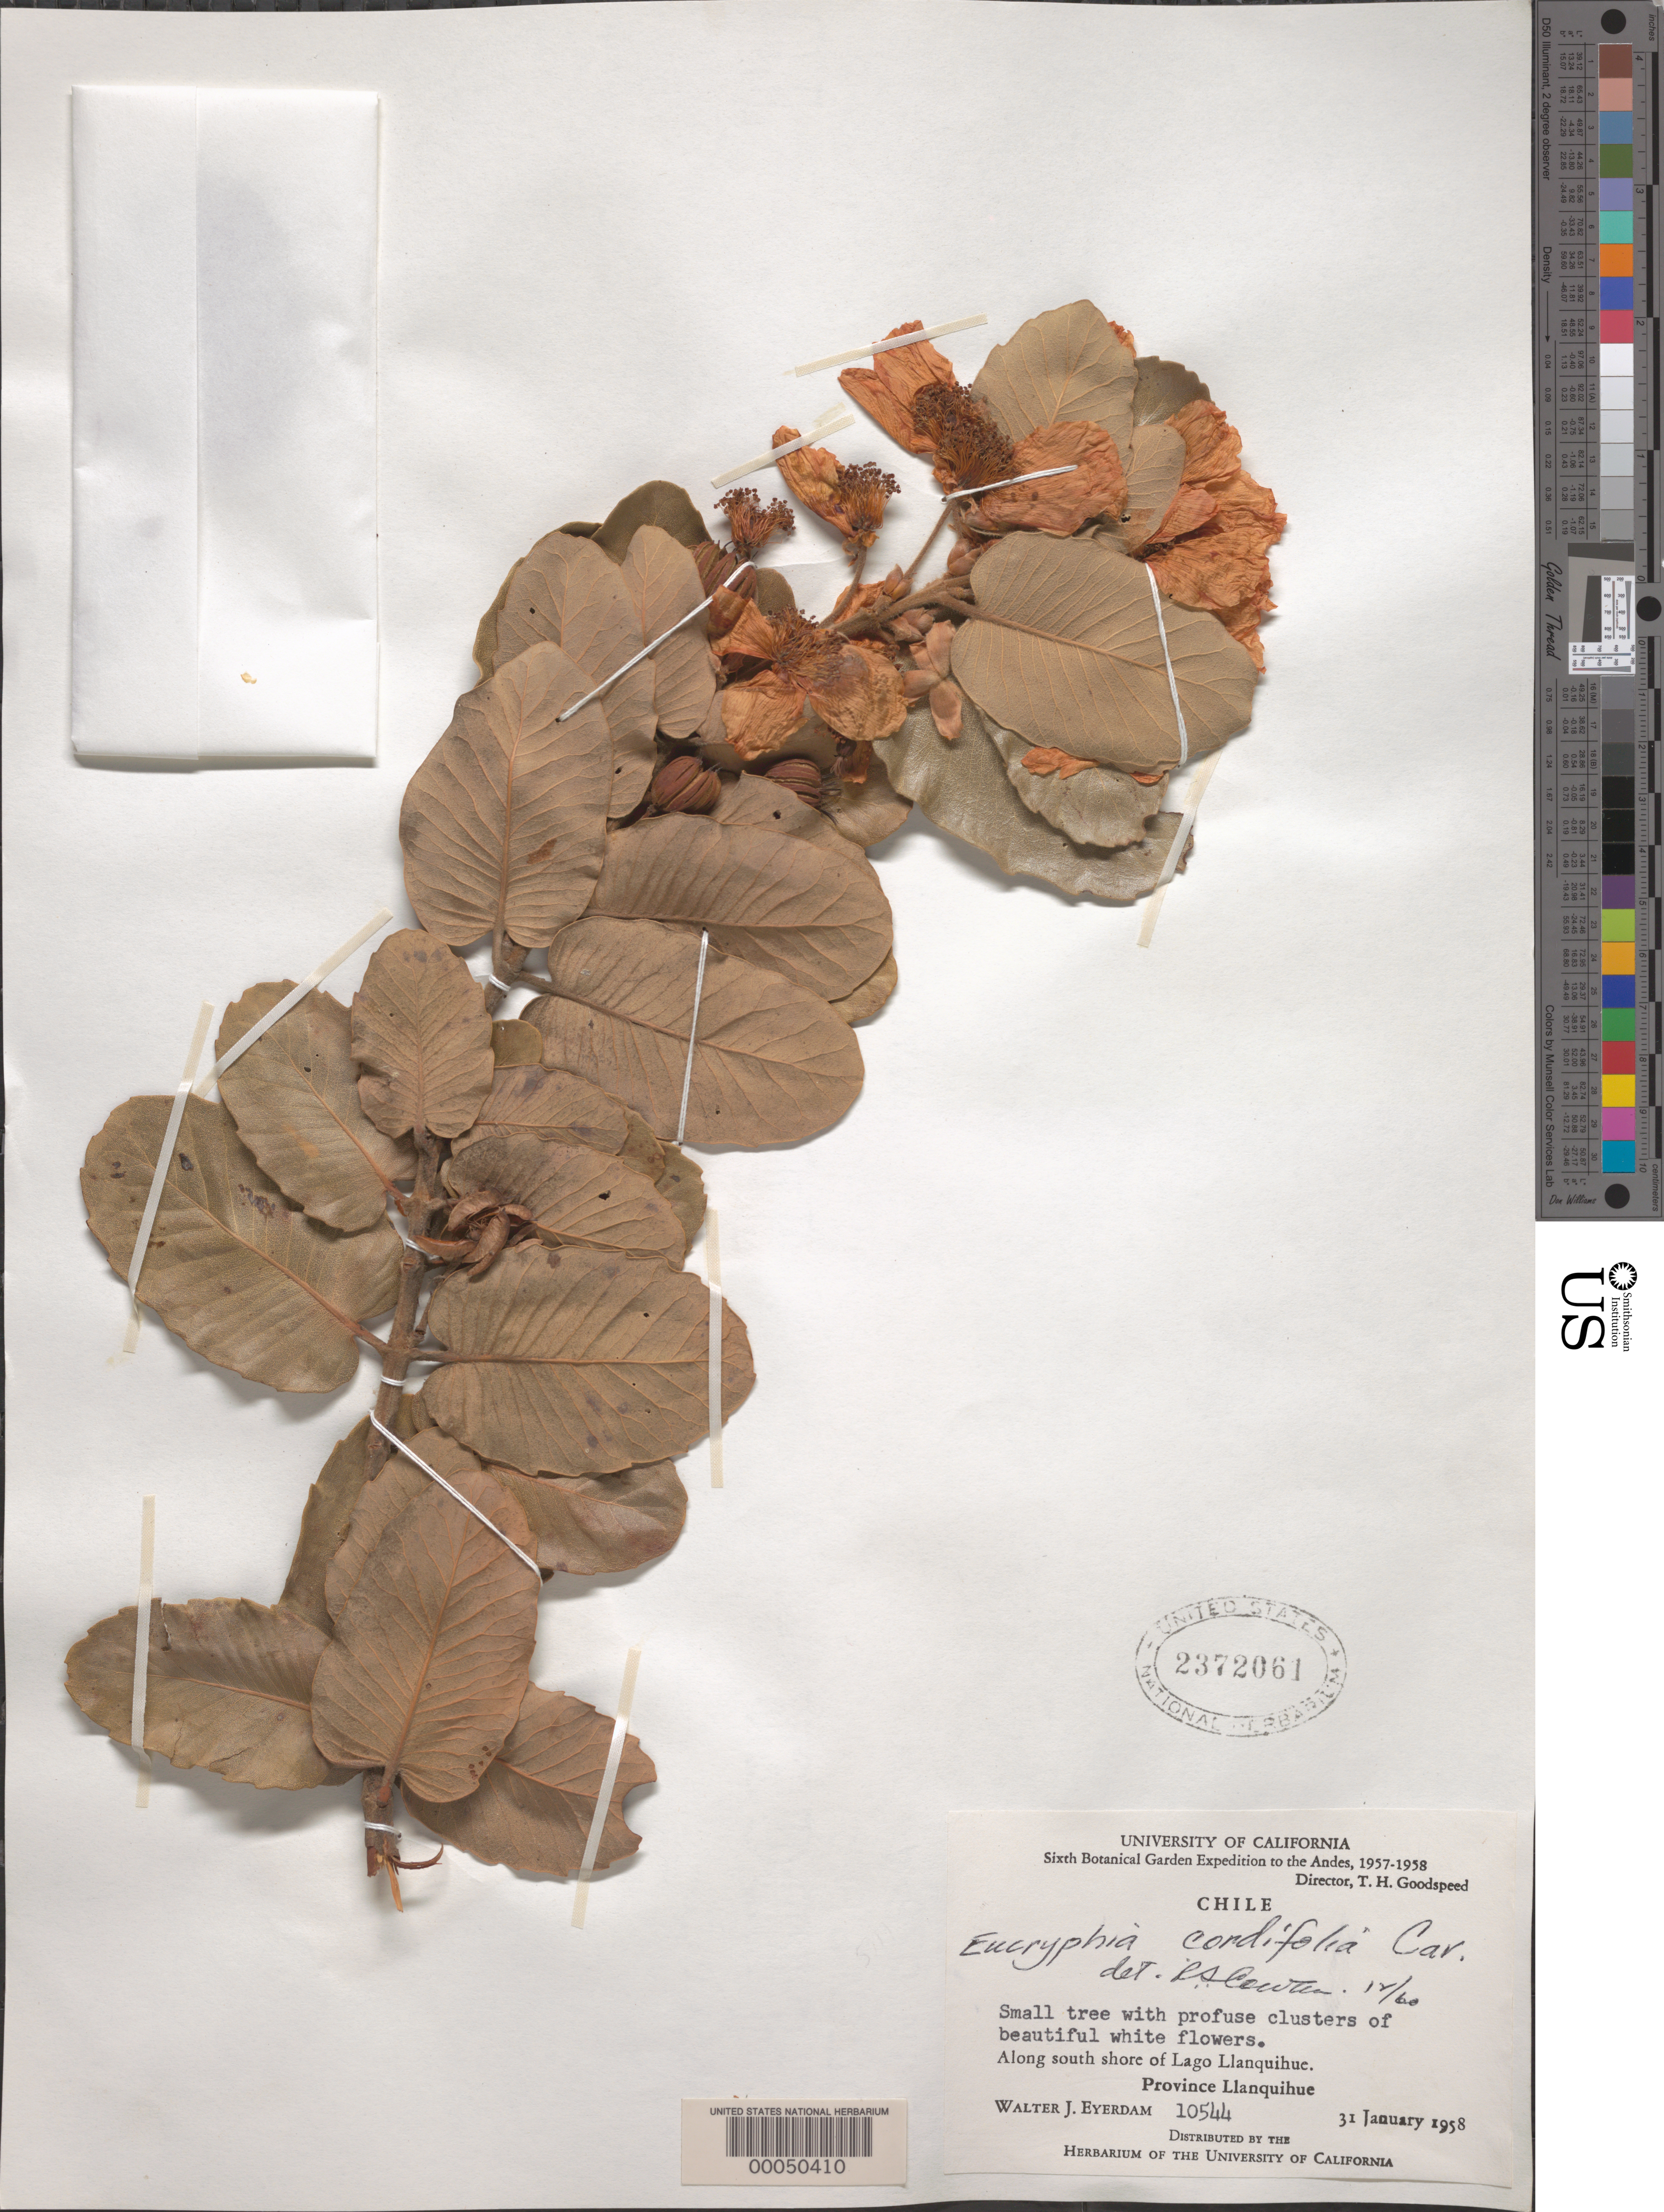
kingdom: Plantae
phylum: Tracheophyta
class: Magnoliopsida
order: Oxalidales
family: Cunoniaceae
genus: Eucryphia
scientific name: Eucryphia cordifolia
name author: Cav.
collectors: W. J. Eyerdam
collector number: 10544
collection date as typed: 31 Jan 1958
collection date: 1958-01-31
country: Chile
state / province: Los Lagos (X)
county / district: Llanquihue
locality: Along s shore of lago llanquihue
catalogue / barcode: US 2372061